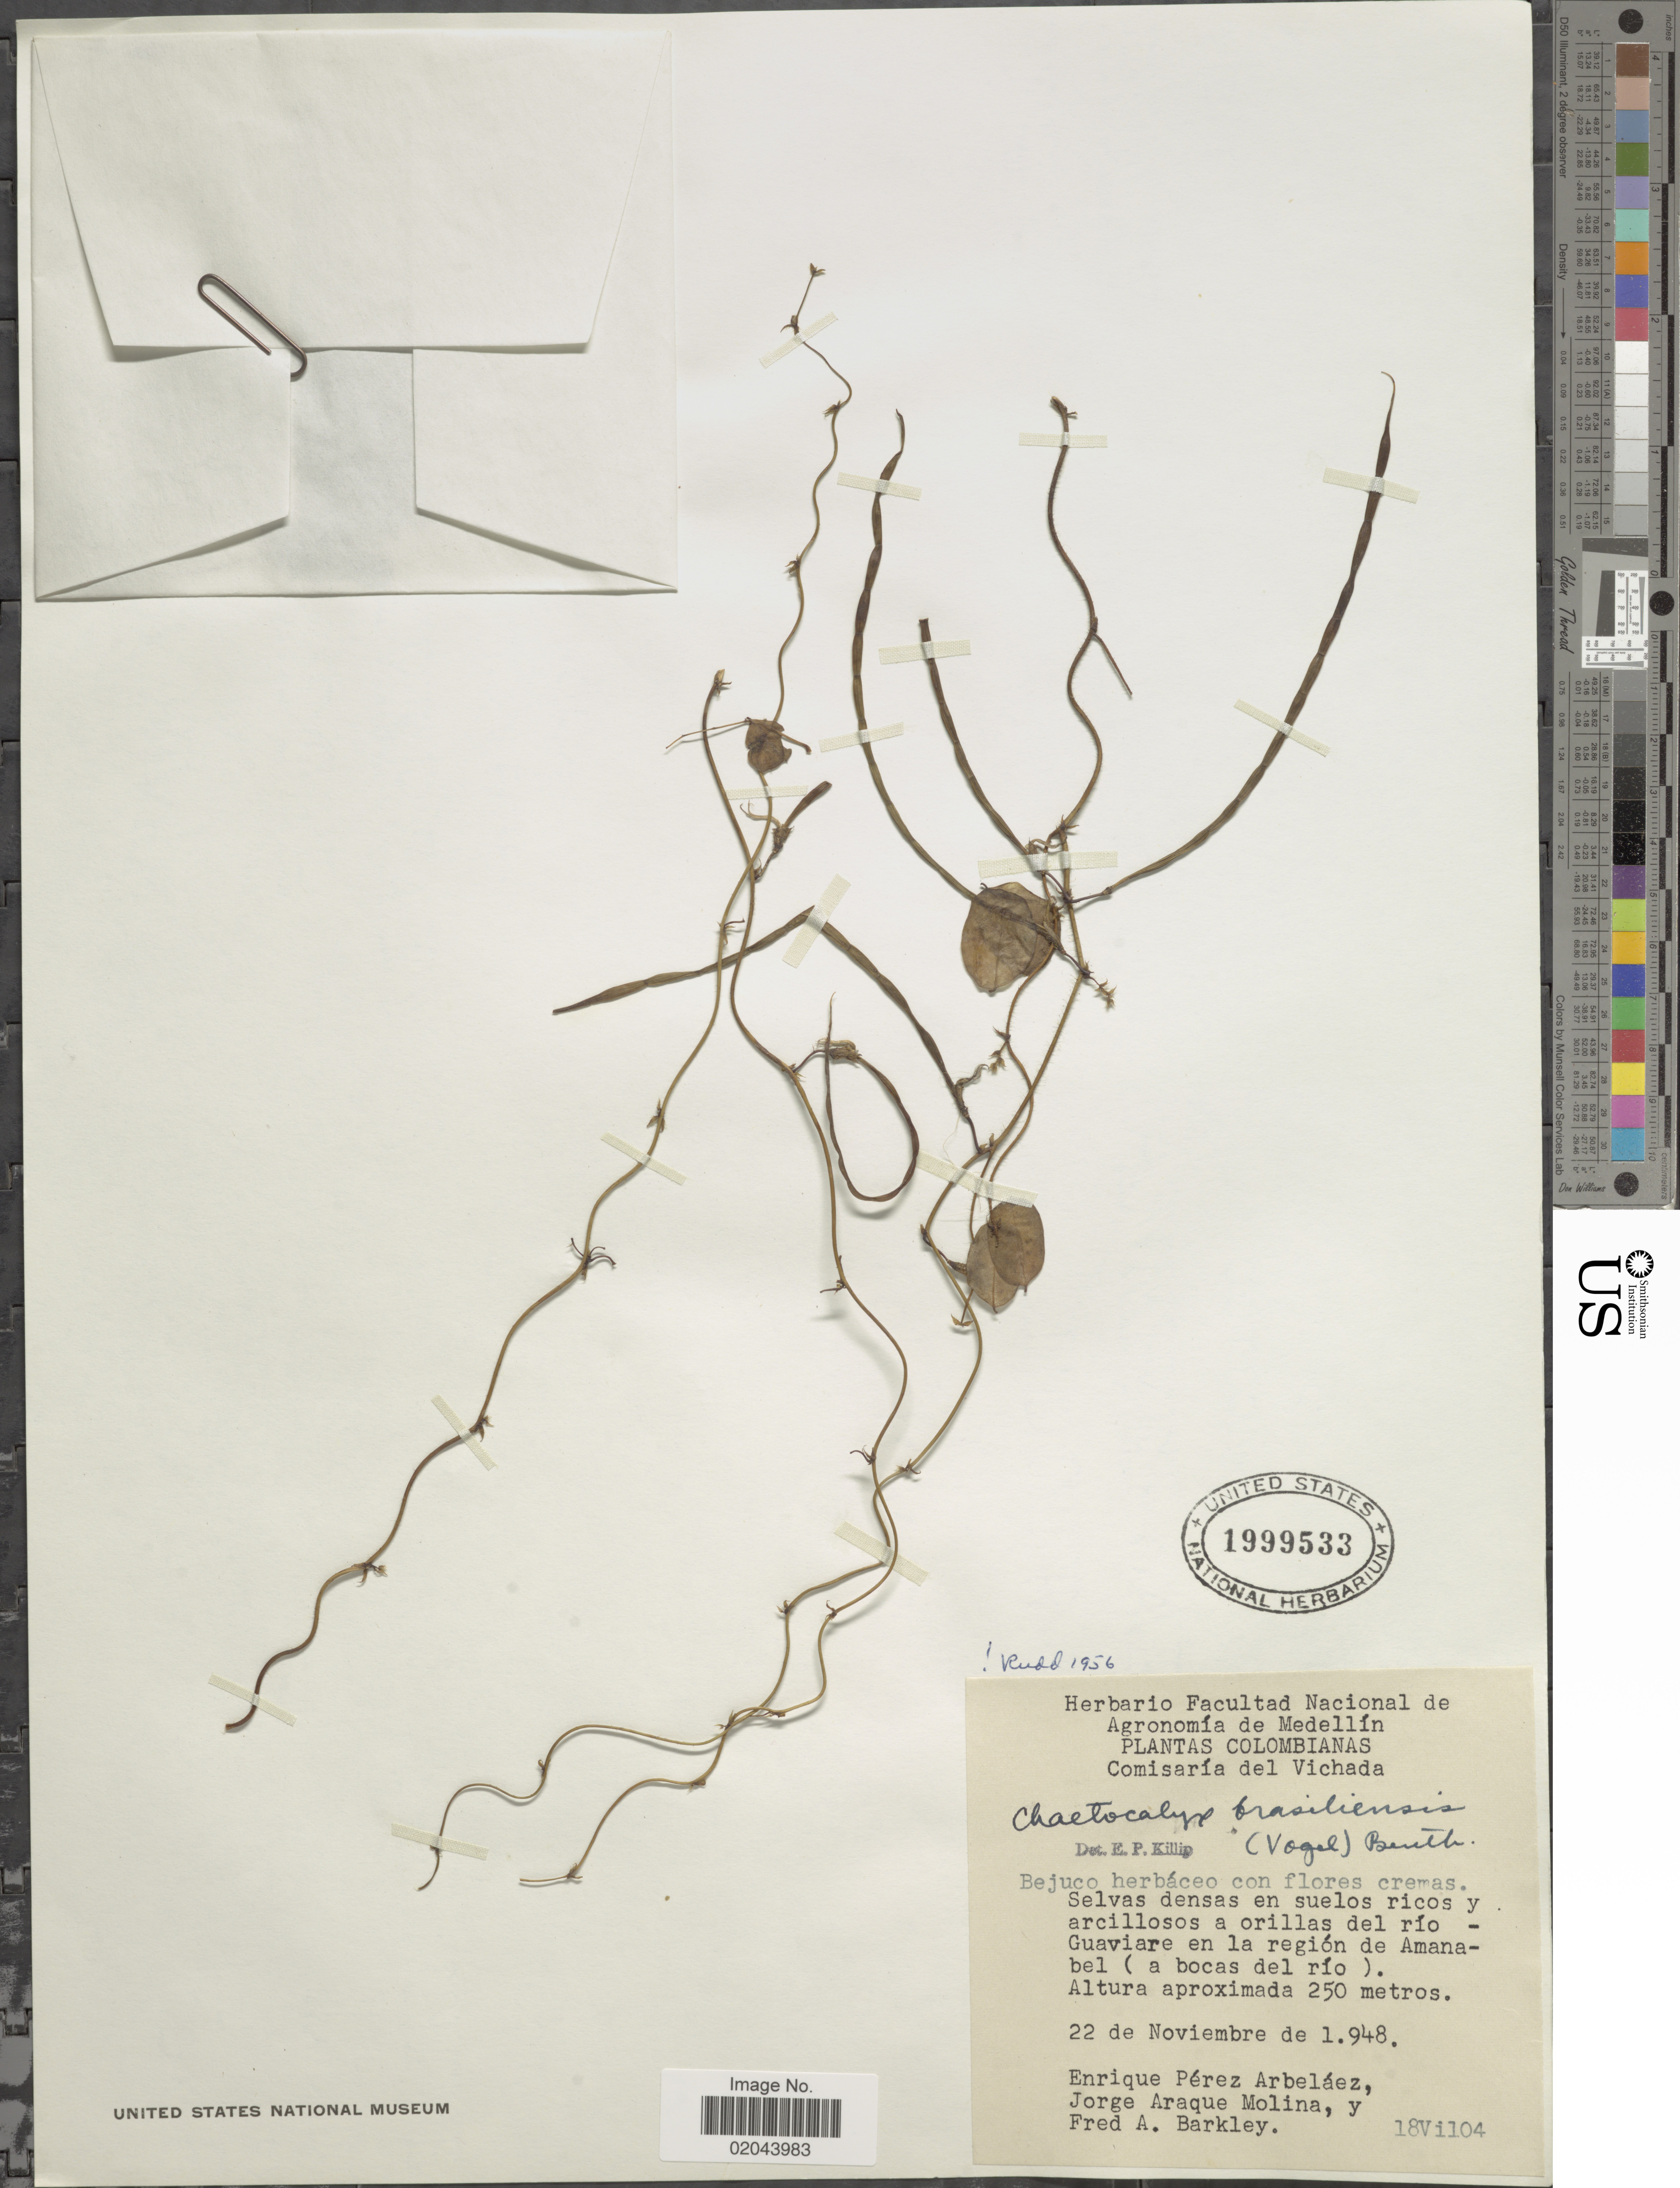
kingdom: Plantae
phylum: Tracheophyta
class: Magnoliopsida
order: Fabales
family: Fabaceae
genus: Chaetocalyx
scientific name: Chaetocalyx brasiliensis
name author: (Vogel) Benth.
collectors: E. Pérez Arbeláez, J. Araque Molina & F. A. Barkley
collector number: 18Vi104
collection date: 1948-11-22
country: Colombia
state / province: Vichada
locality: Comoaría del Vichada, Selvas densas en suelos ricos y arcillos a orillas del río - Guaviare en la región de Amanabel (a bocas del río)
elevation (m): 250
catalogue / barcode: US 1999533